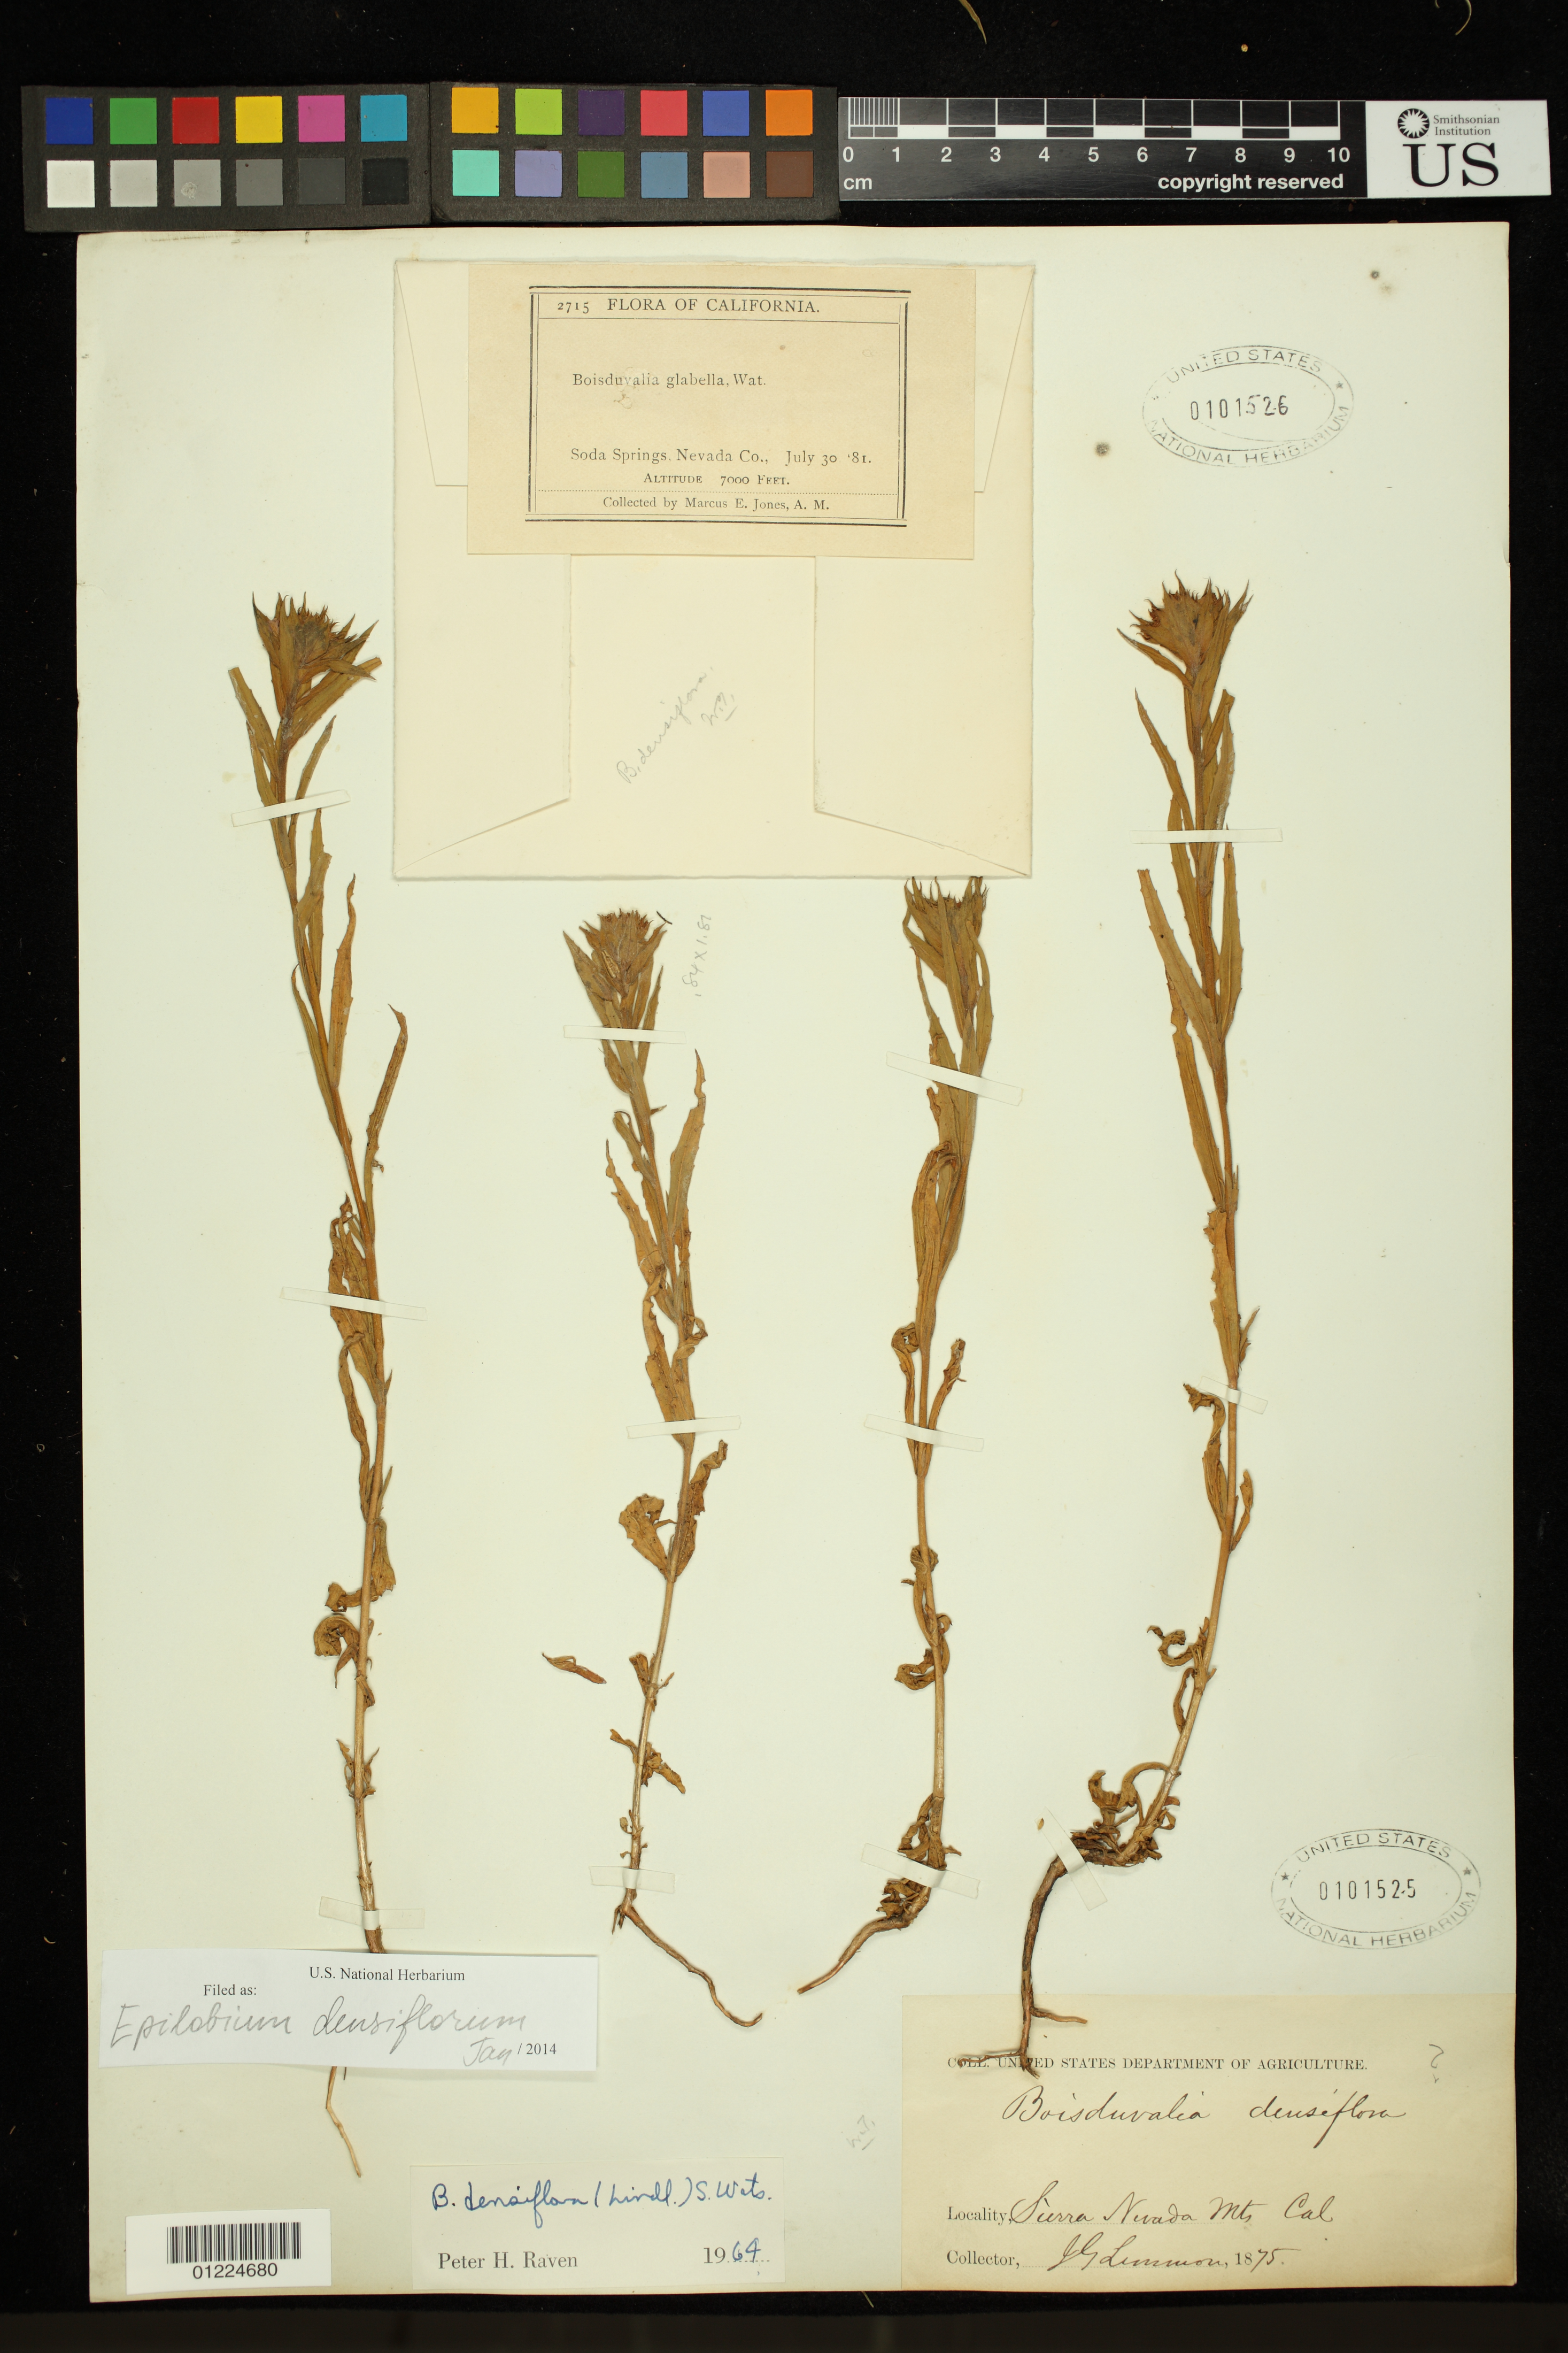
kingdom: Plantae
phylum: Tracheophyta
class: Magnoliopsida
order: Myrtales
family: Onagraceae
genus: Epilobium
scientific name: Epilobium densiflorum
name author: (Lindl.) Hoch & P.H. Raven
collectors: J. G. Lemmon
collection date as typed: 1875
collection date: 1875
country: United States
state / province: California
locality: Sierra Nevada Mtns.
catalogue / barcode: US 1101525